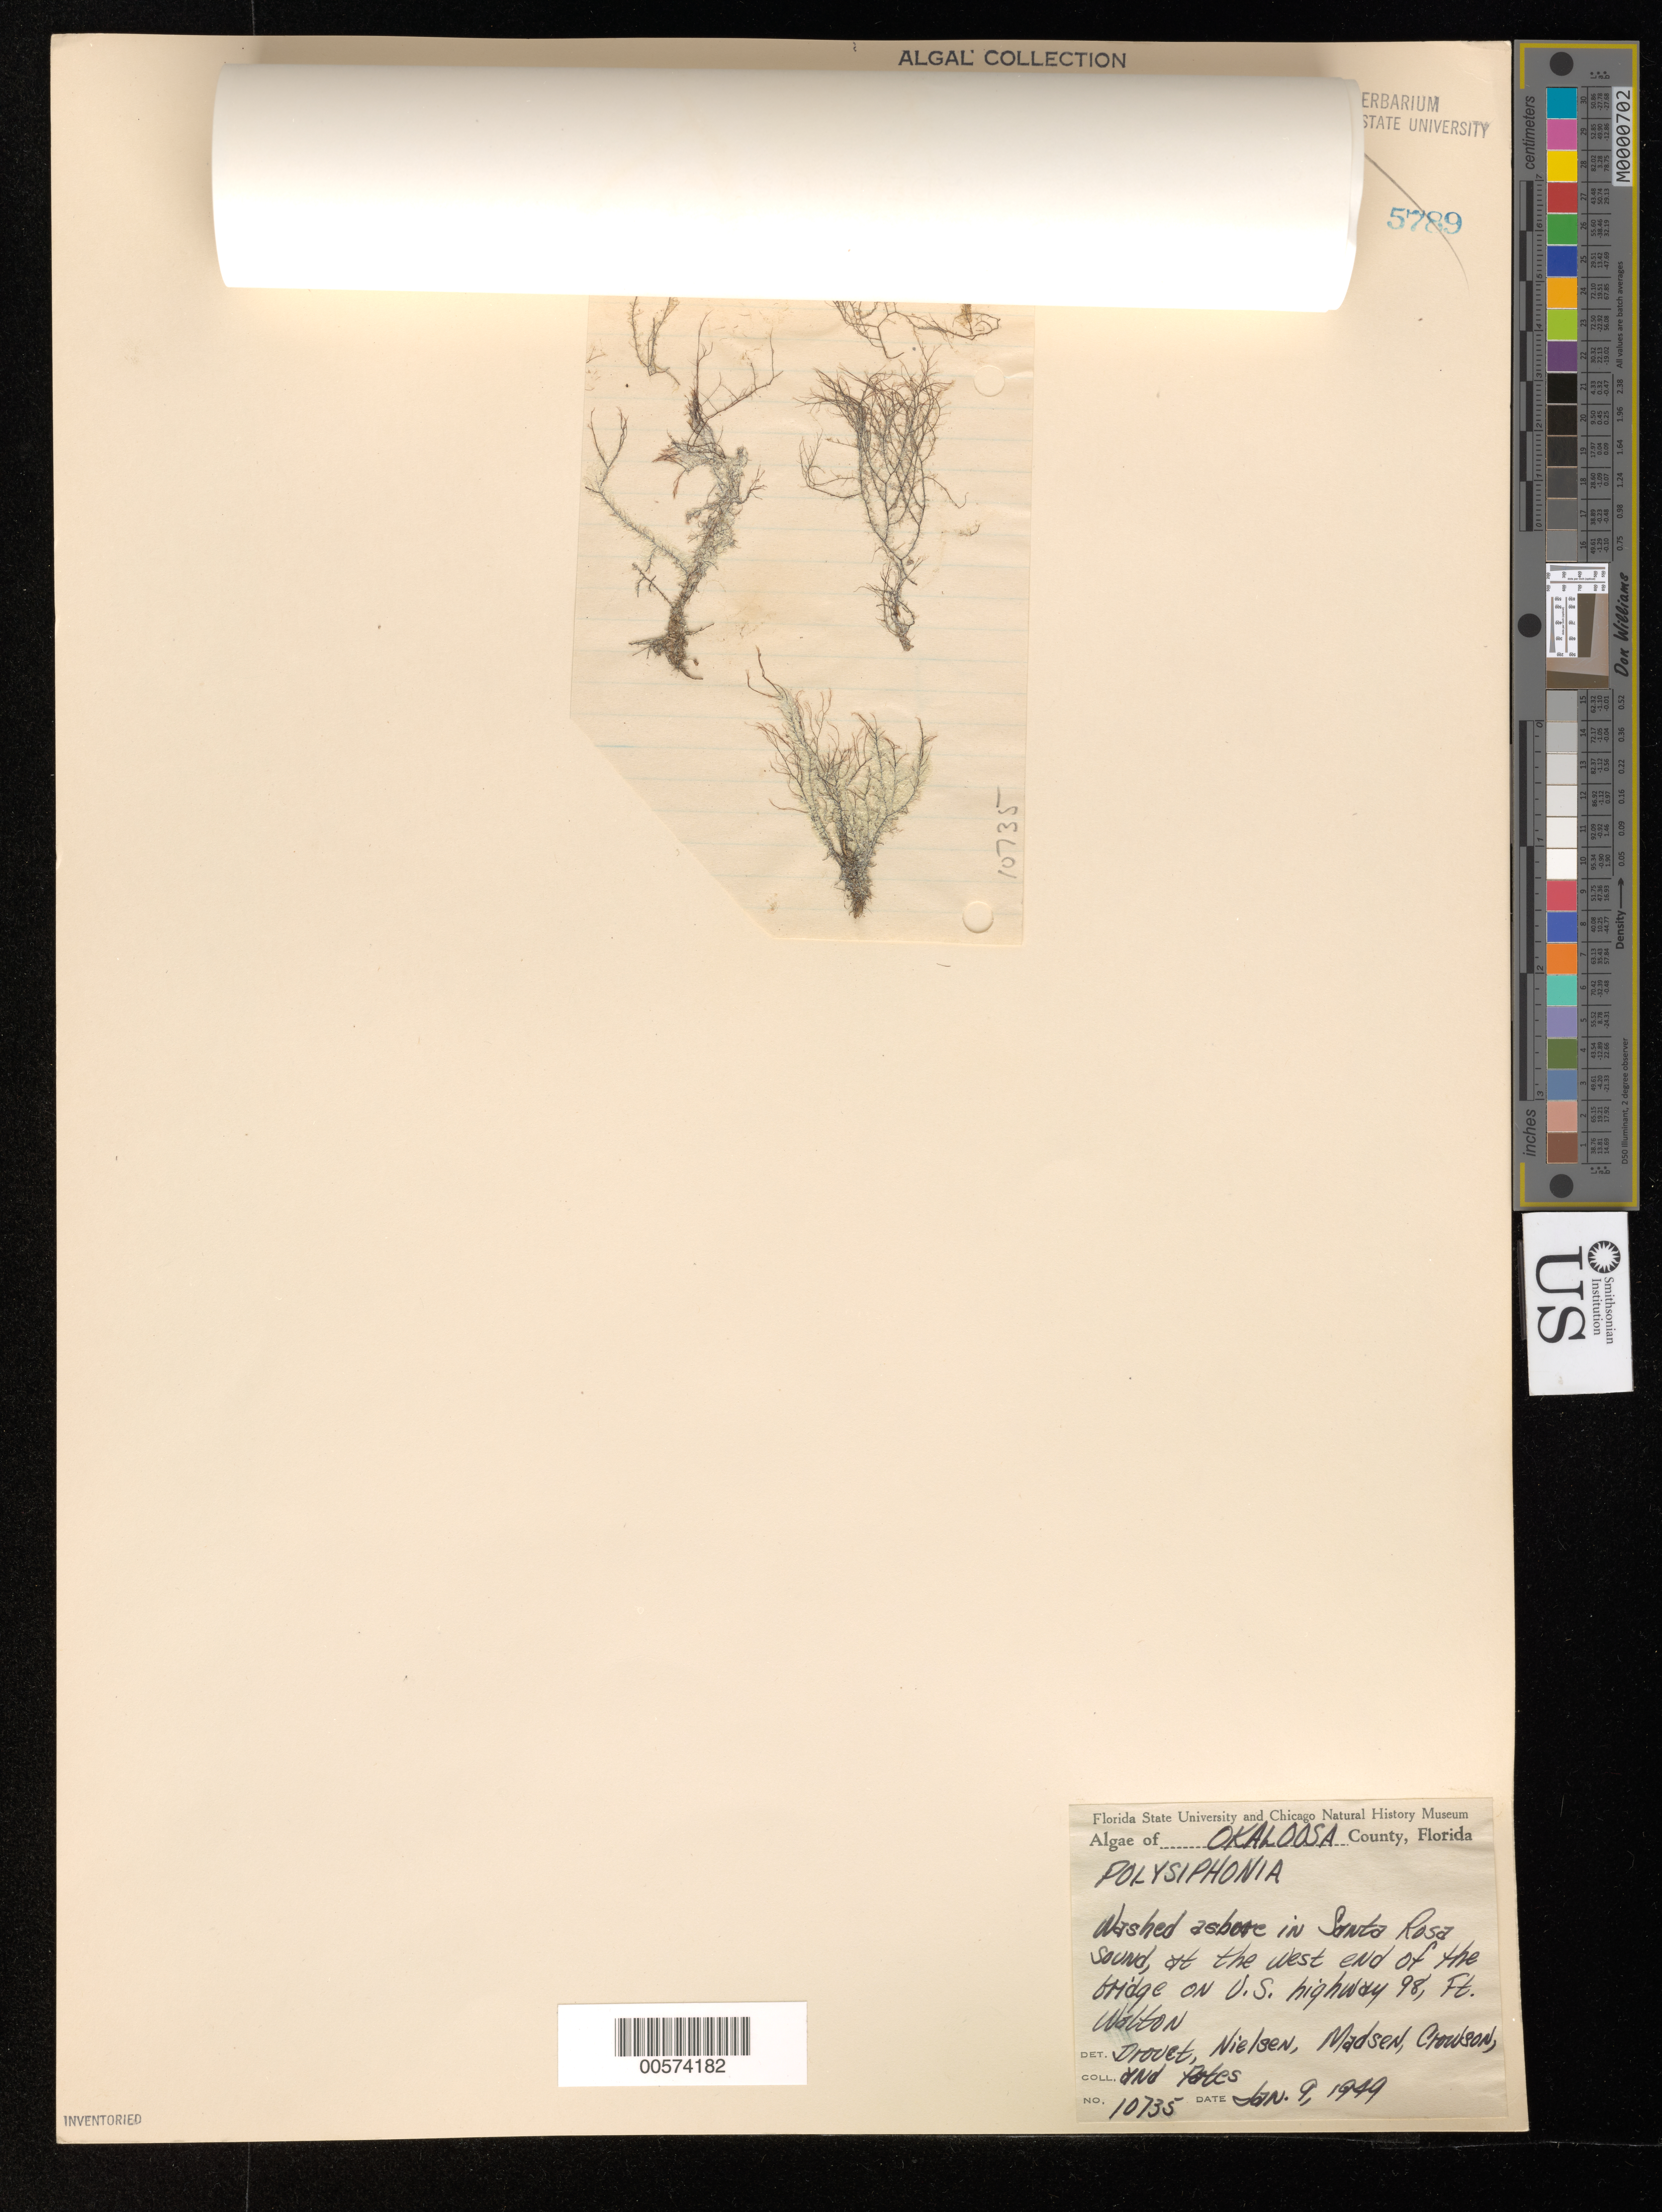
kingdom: Plantae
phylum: Rhodophyta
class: Florideophyceae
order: Ceramiales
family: Rhodomelaceae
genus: Polysiphonia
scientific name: Polysiphonia sp.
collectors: F. E. Drouet, C. S. Nielsen, G. Madsen, D. Crowson & A. Pates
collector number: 10735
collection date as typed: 09 Jan 1949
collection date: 1949-01-09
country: United States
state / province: Florida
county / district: Okaloosa County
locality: Santa Rosa Sound, US Highway 98, Fort Walton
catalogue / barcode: US 22469